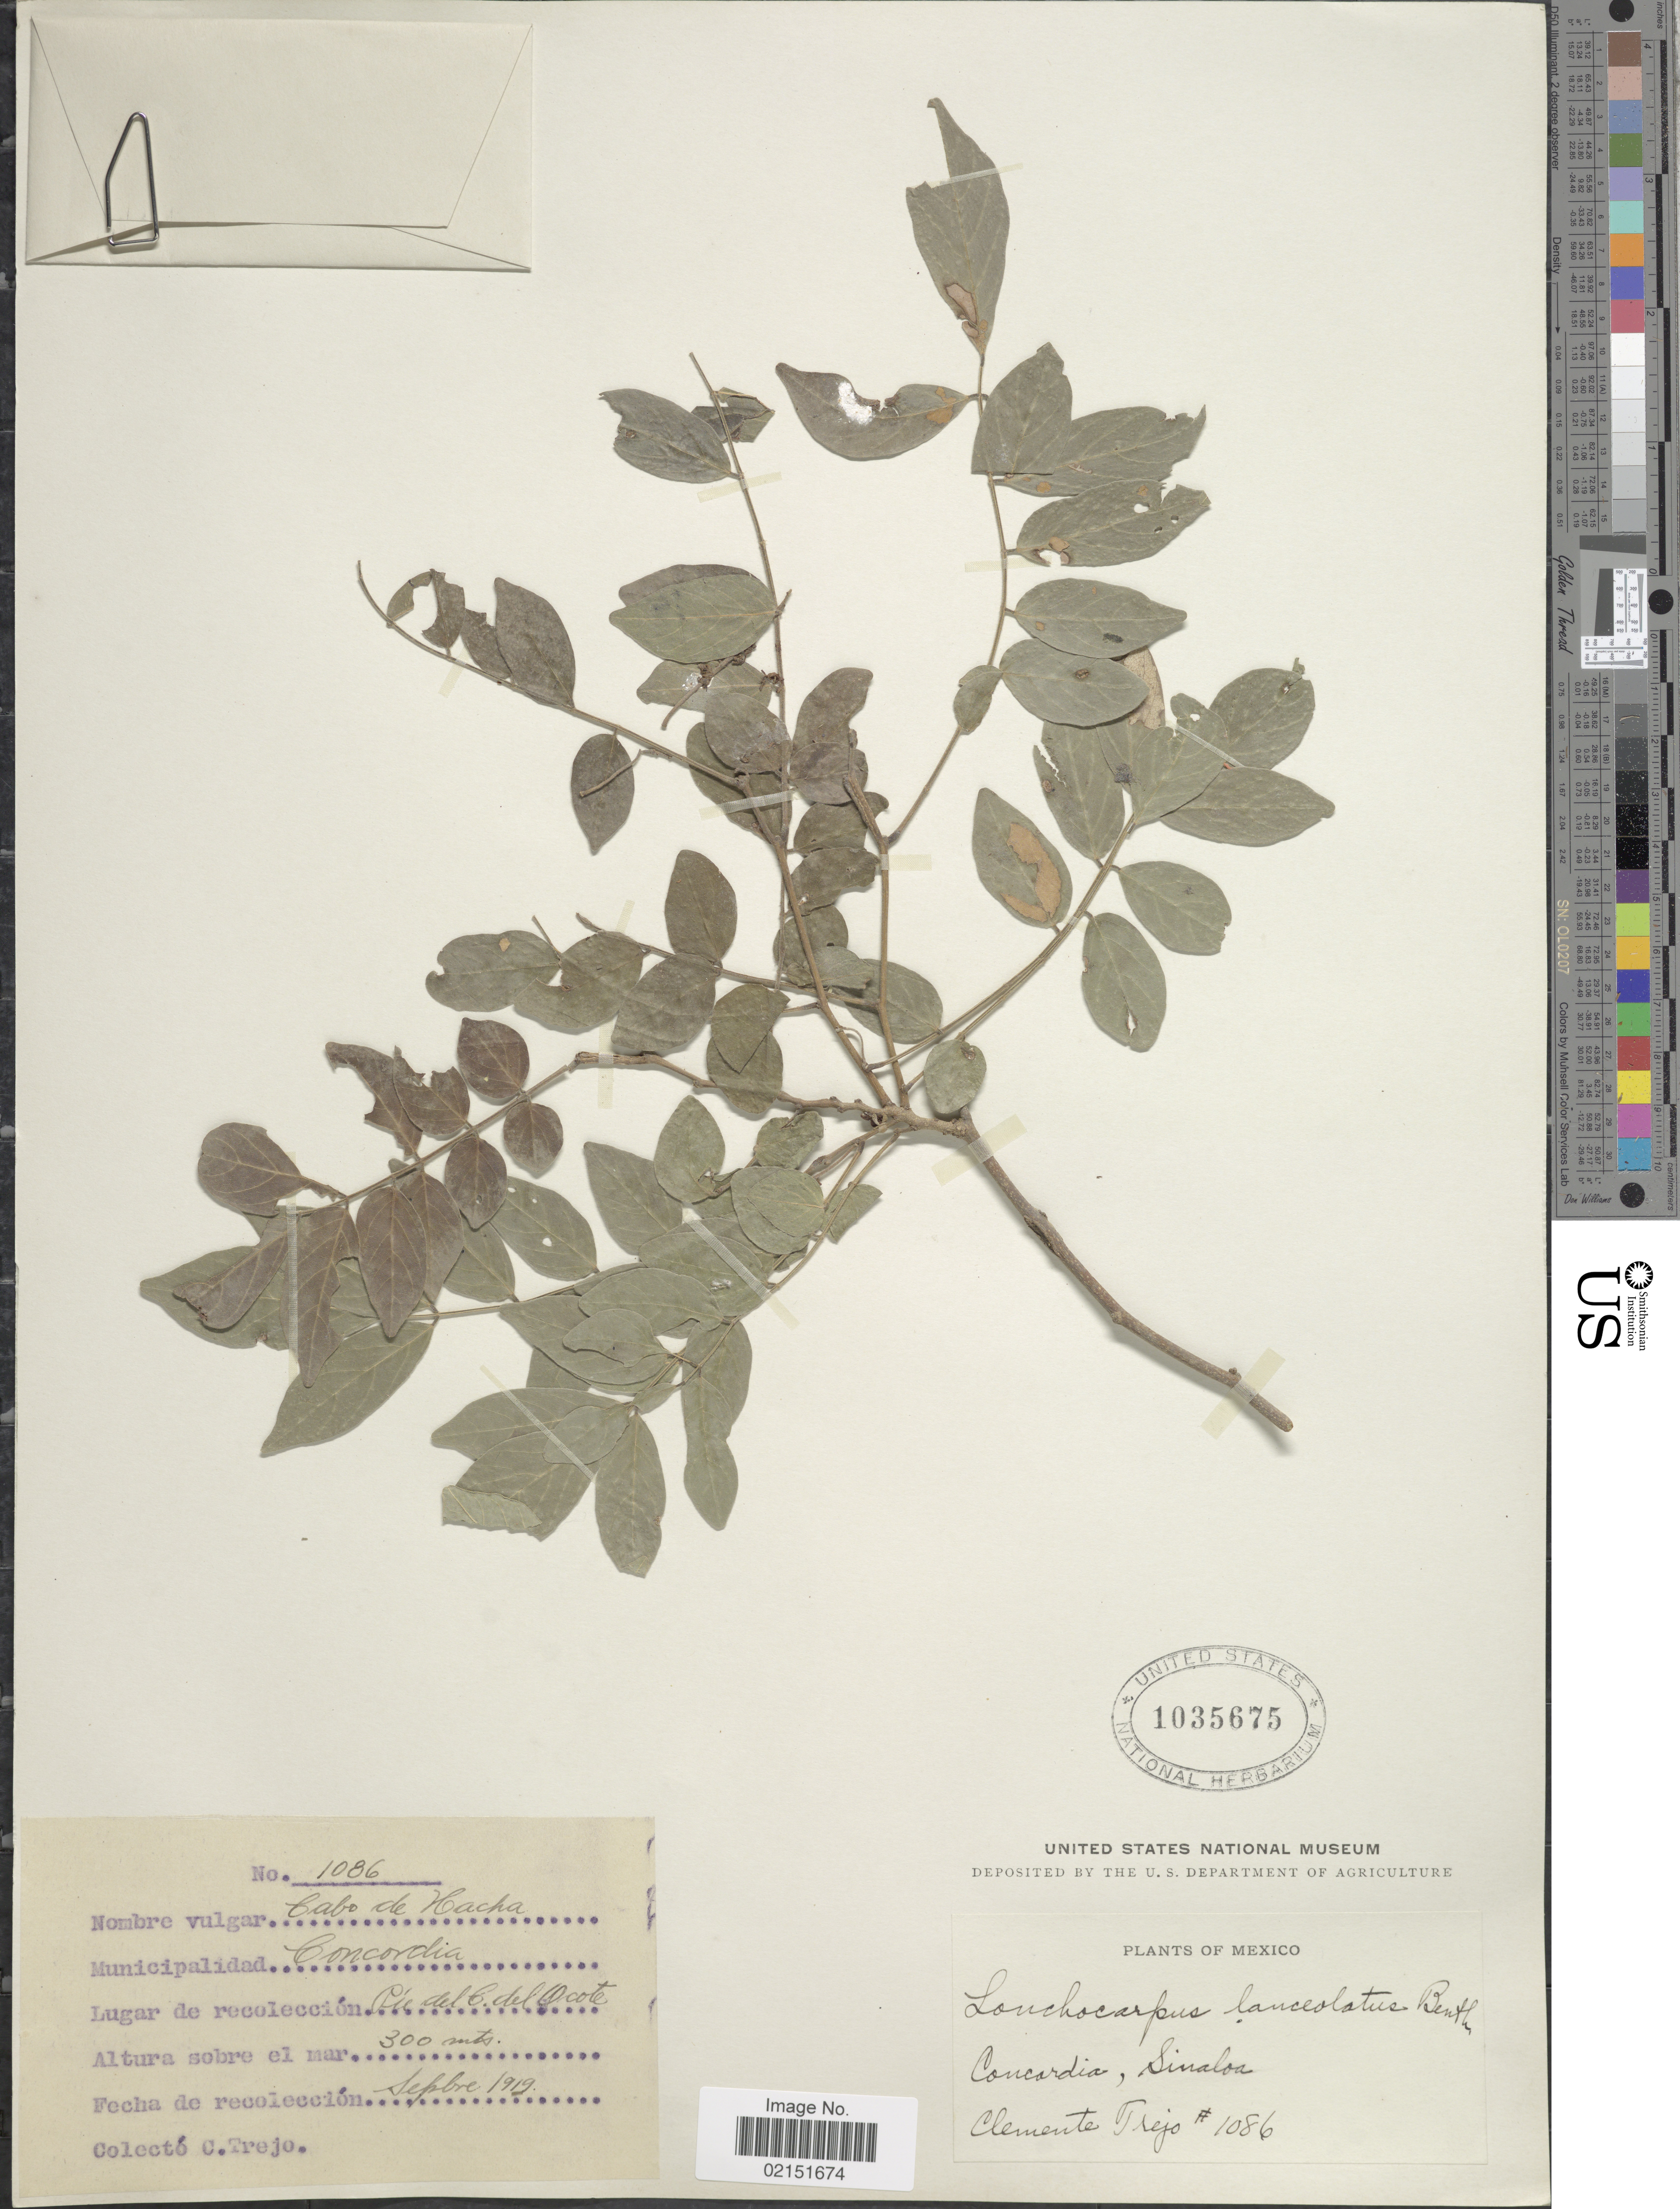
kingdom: Plantae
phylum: Tracheophyta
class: Magnoliopsida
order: Fabales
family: Fabaceae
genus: Lonchocarpus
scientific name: Lonchocarpus lanceolatus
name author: Benth.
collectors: C. Trejo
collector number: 1086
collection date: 1919-09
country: Mexico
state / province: Sinaloa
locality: Municipalidad Concordia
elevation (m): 300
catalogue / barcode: US 1035675